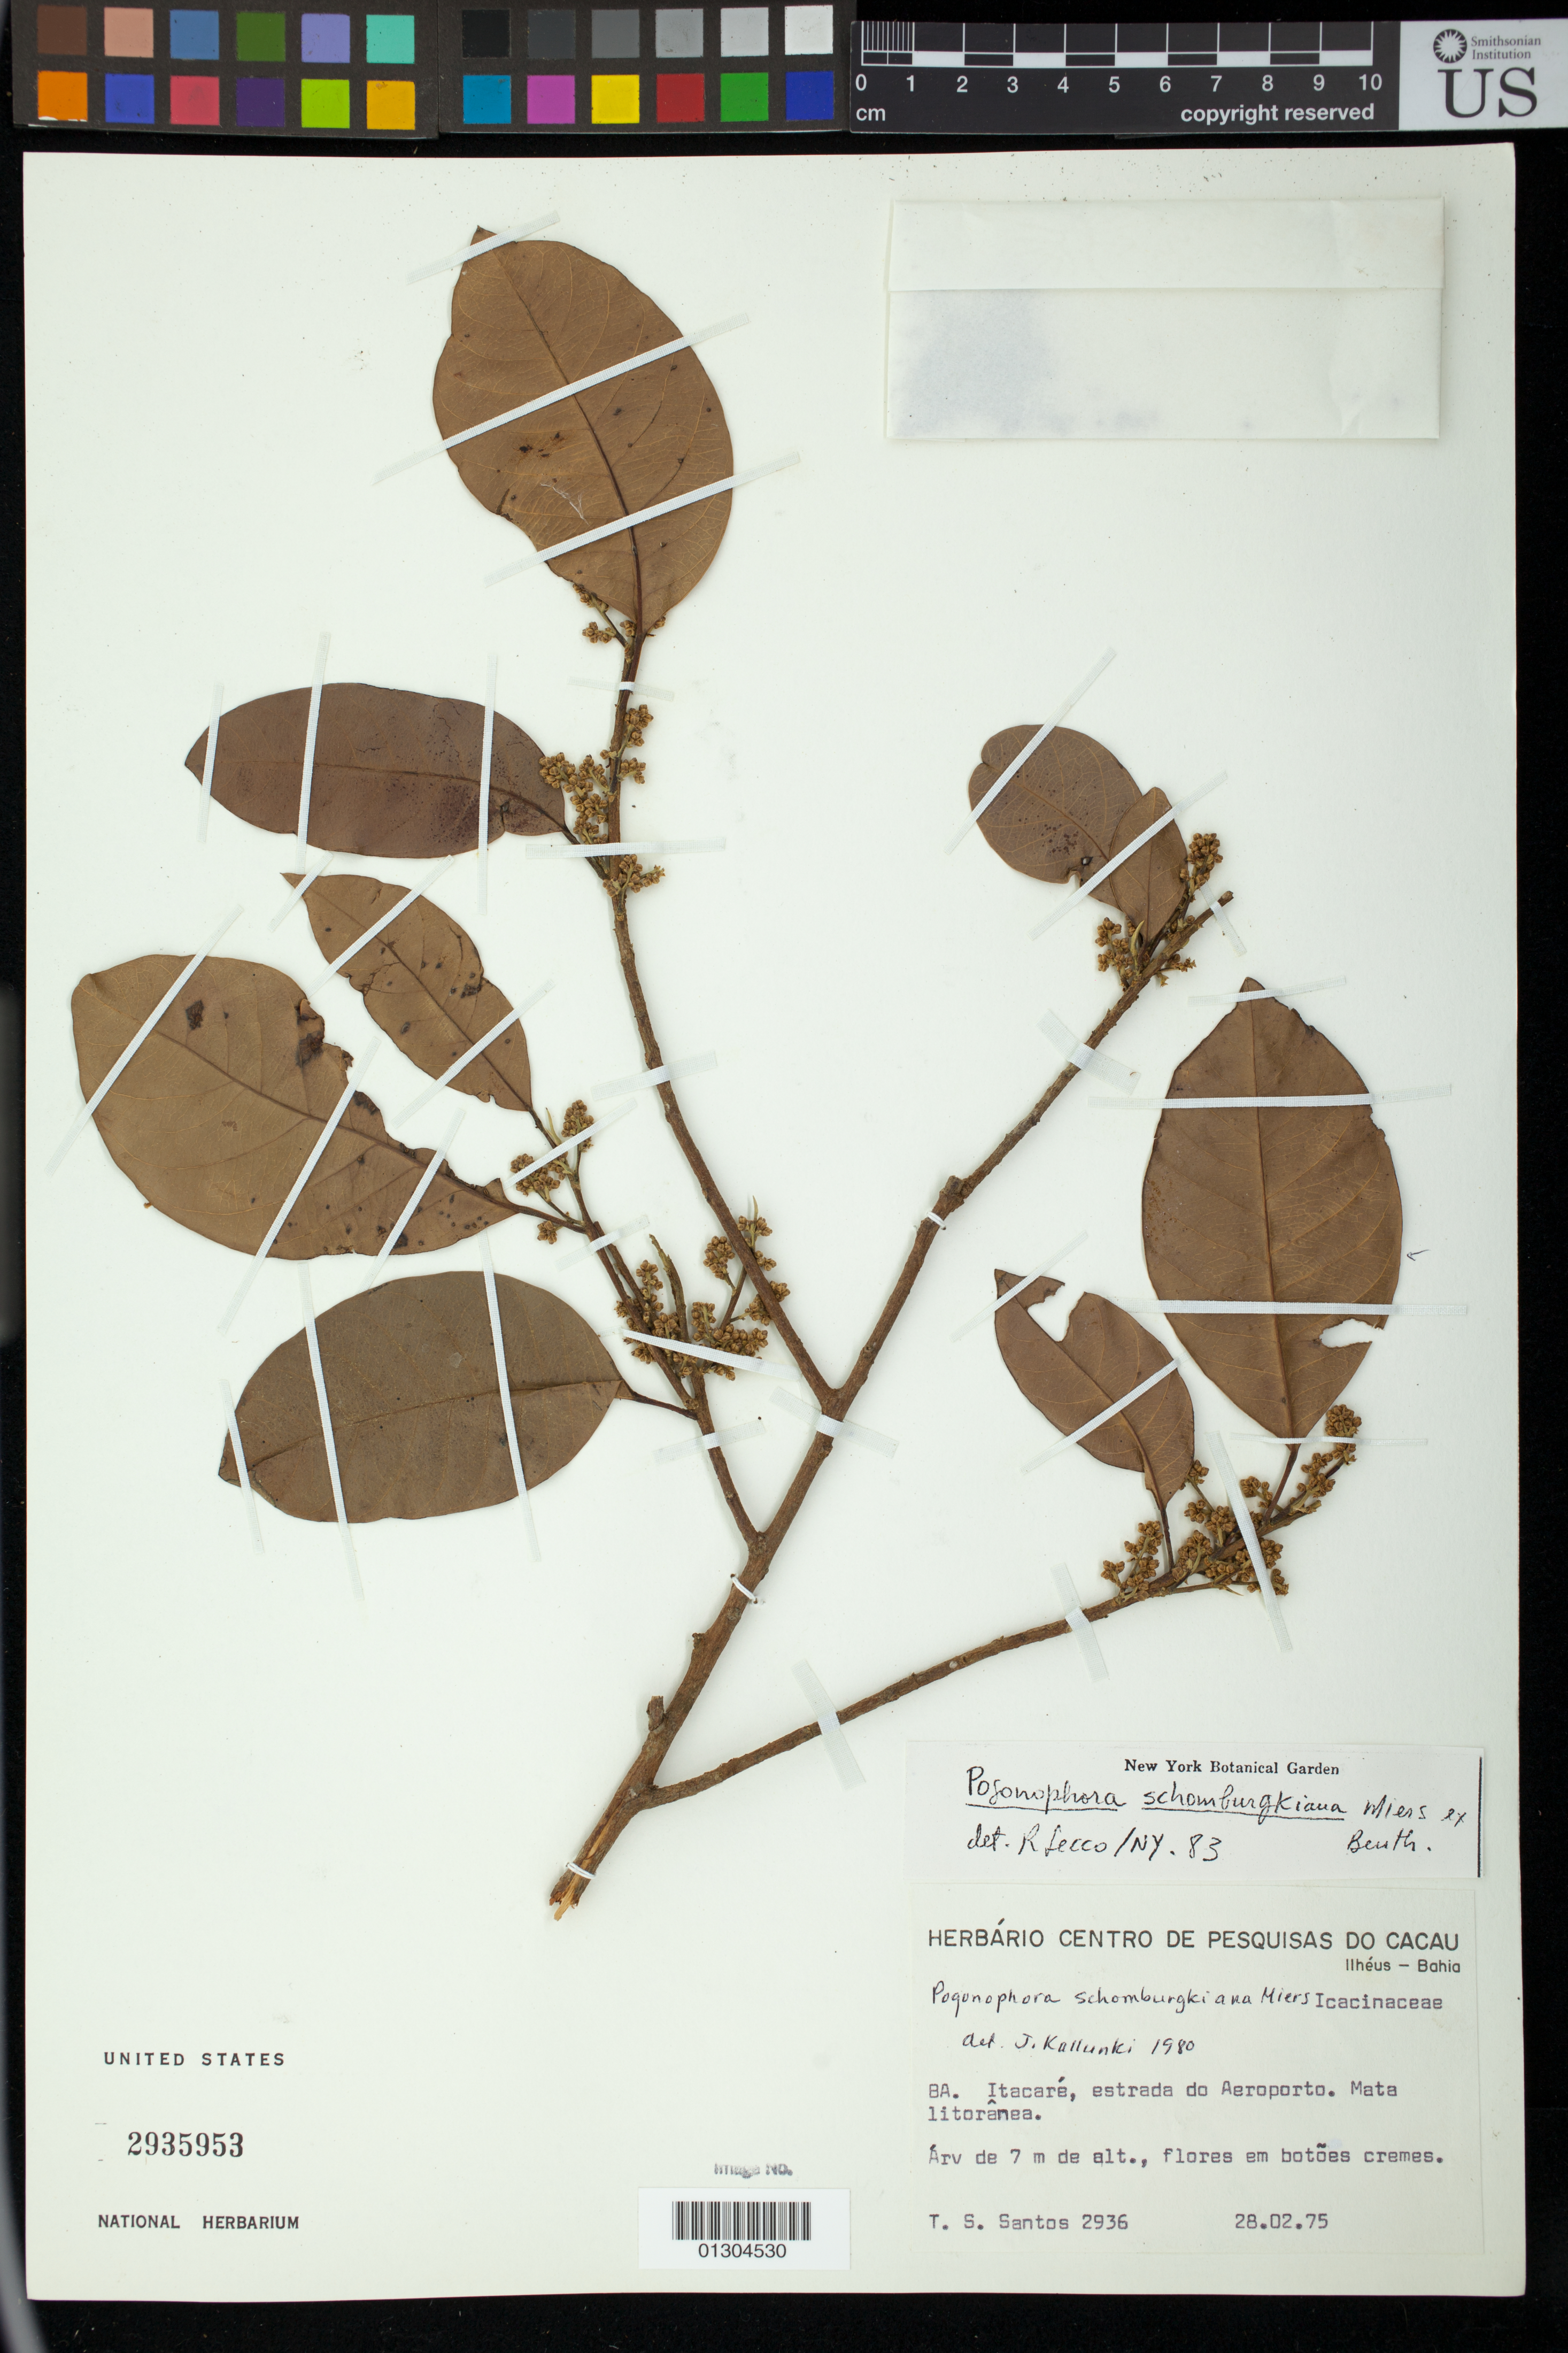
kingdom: Plantae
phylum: Tracheophyta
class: Magnoliopsida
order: Malpighiales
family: Peraceae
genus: Pogonophora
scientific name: Pogonophora schomburgkiana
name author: Miers ex Benth.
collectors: T. S. Santos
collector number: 2936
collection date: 1975-02-28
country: Brazil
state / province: Bahia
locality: Ilheus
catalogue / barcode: US 2935953